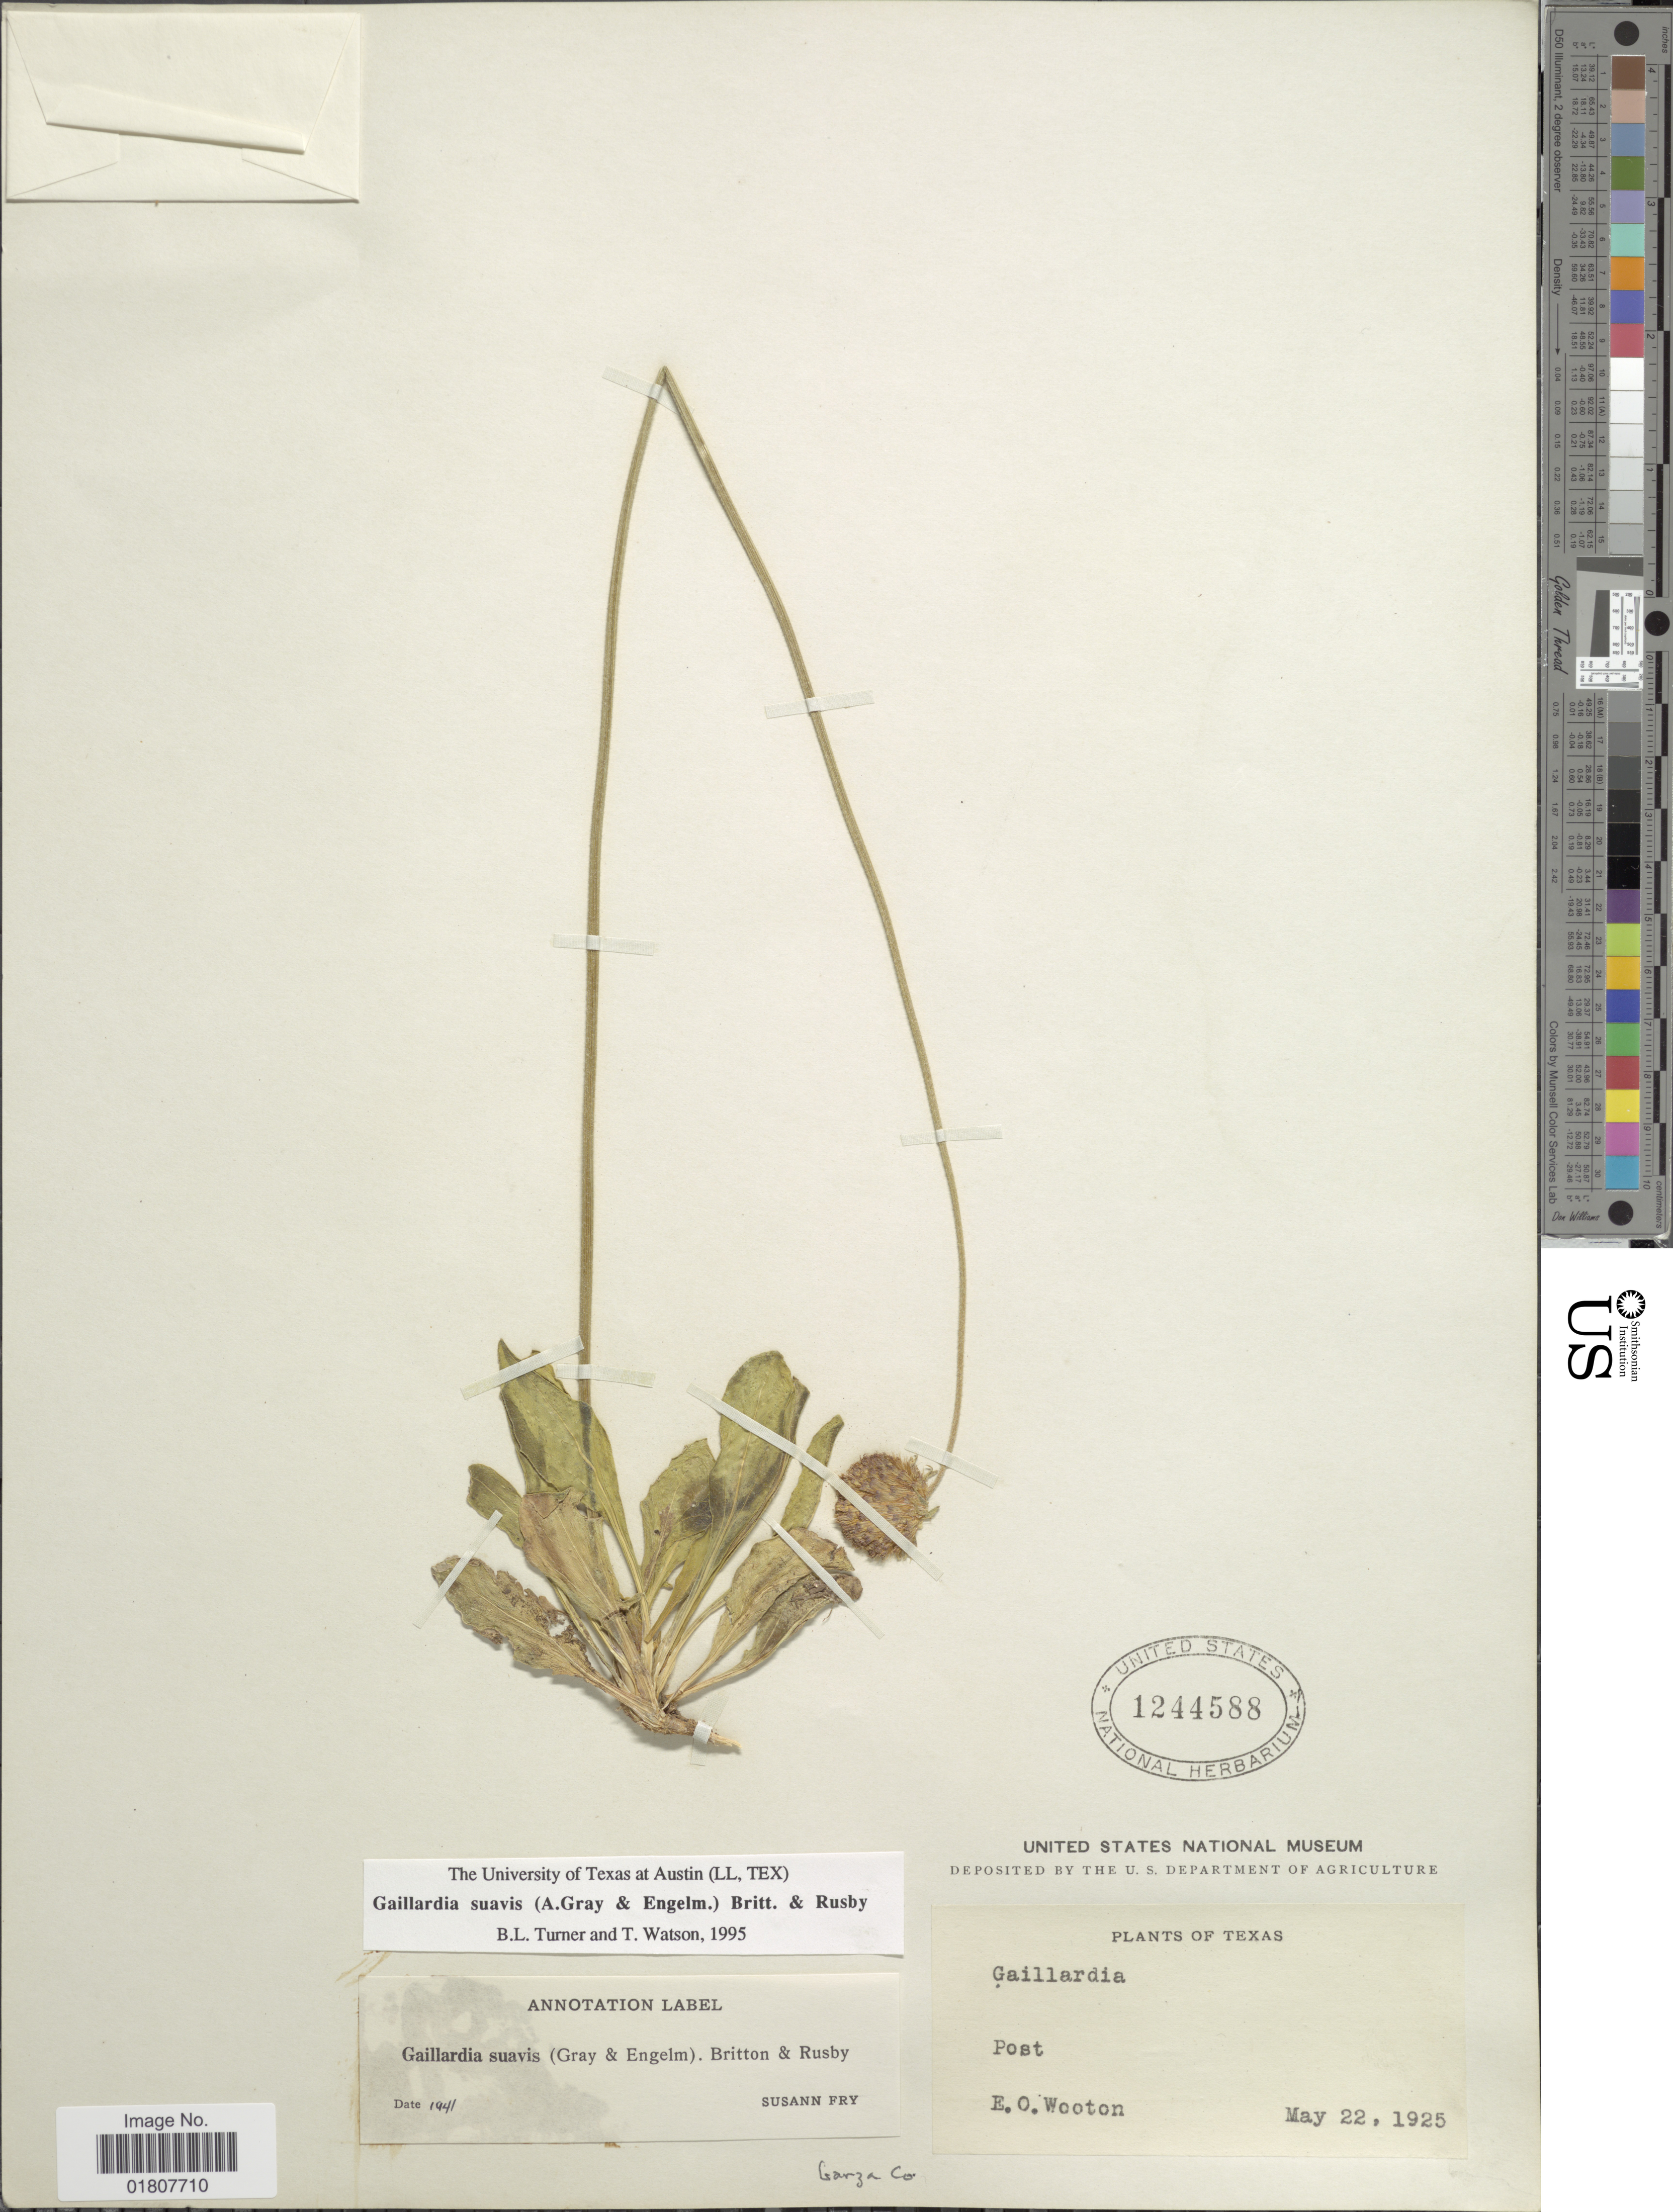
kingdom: Plantae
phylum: Tracheophyta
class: Magnoliopsida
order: Asterales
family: Asteraceae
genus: Gaillardia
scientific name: Gaillardia suavis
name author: (A. Gray & Engelm.) Britton & Rusby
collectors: E. O. Wooton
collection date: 1925-05-22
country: United States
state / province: Texas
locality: Post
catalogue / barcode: US 1244588